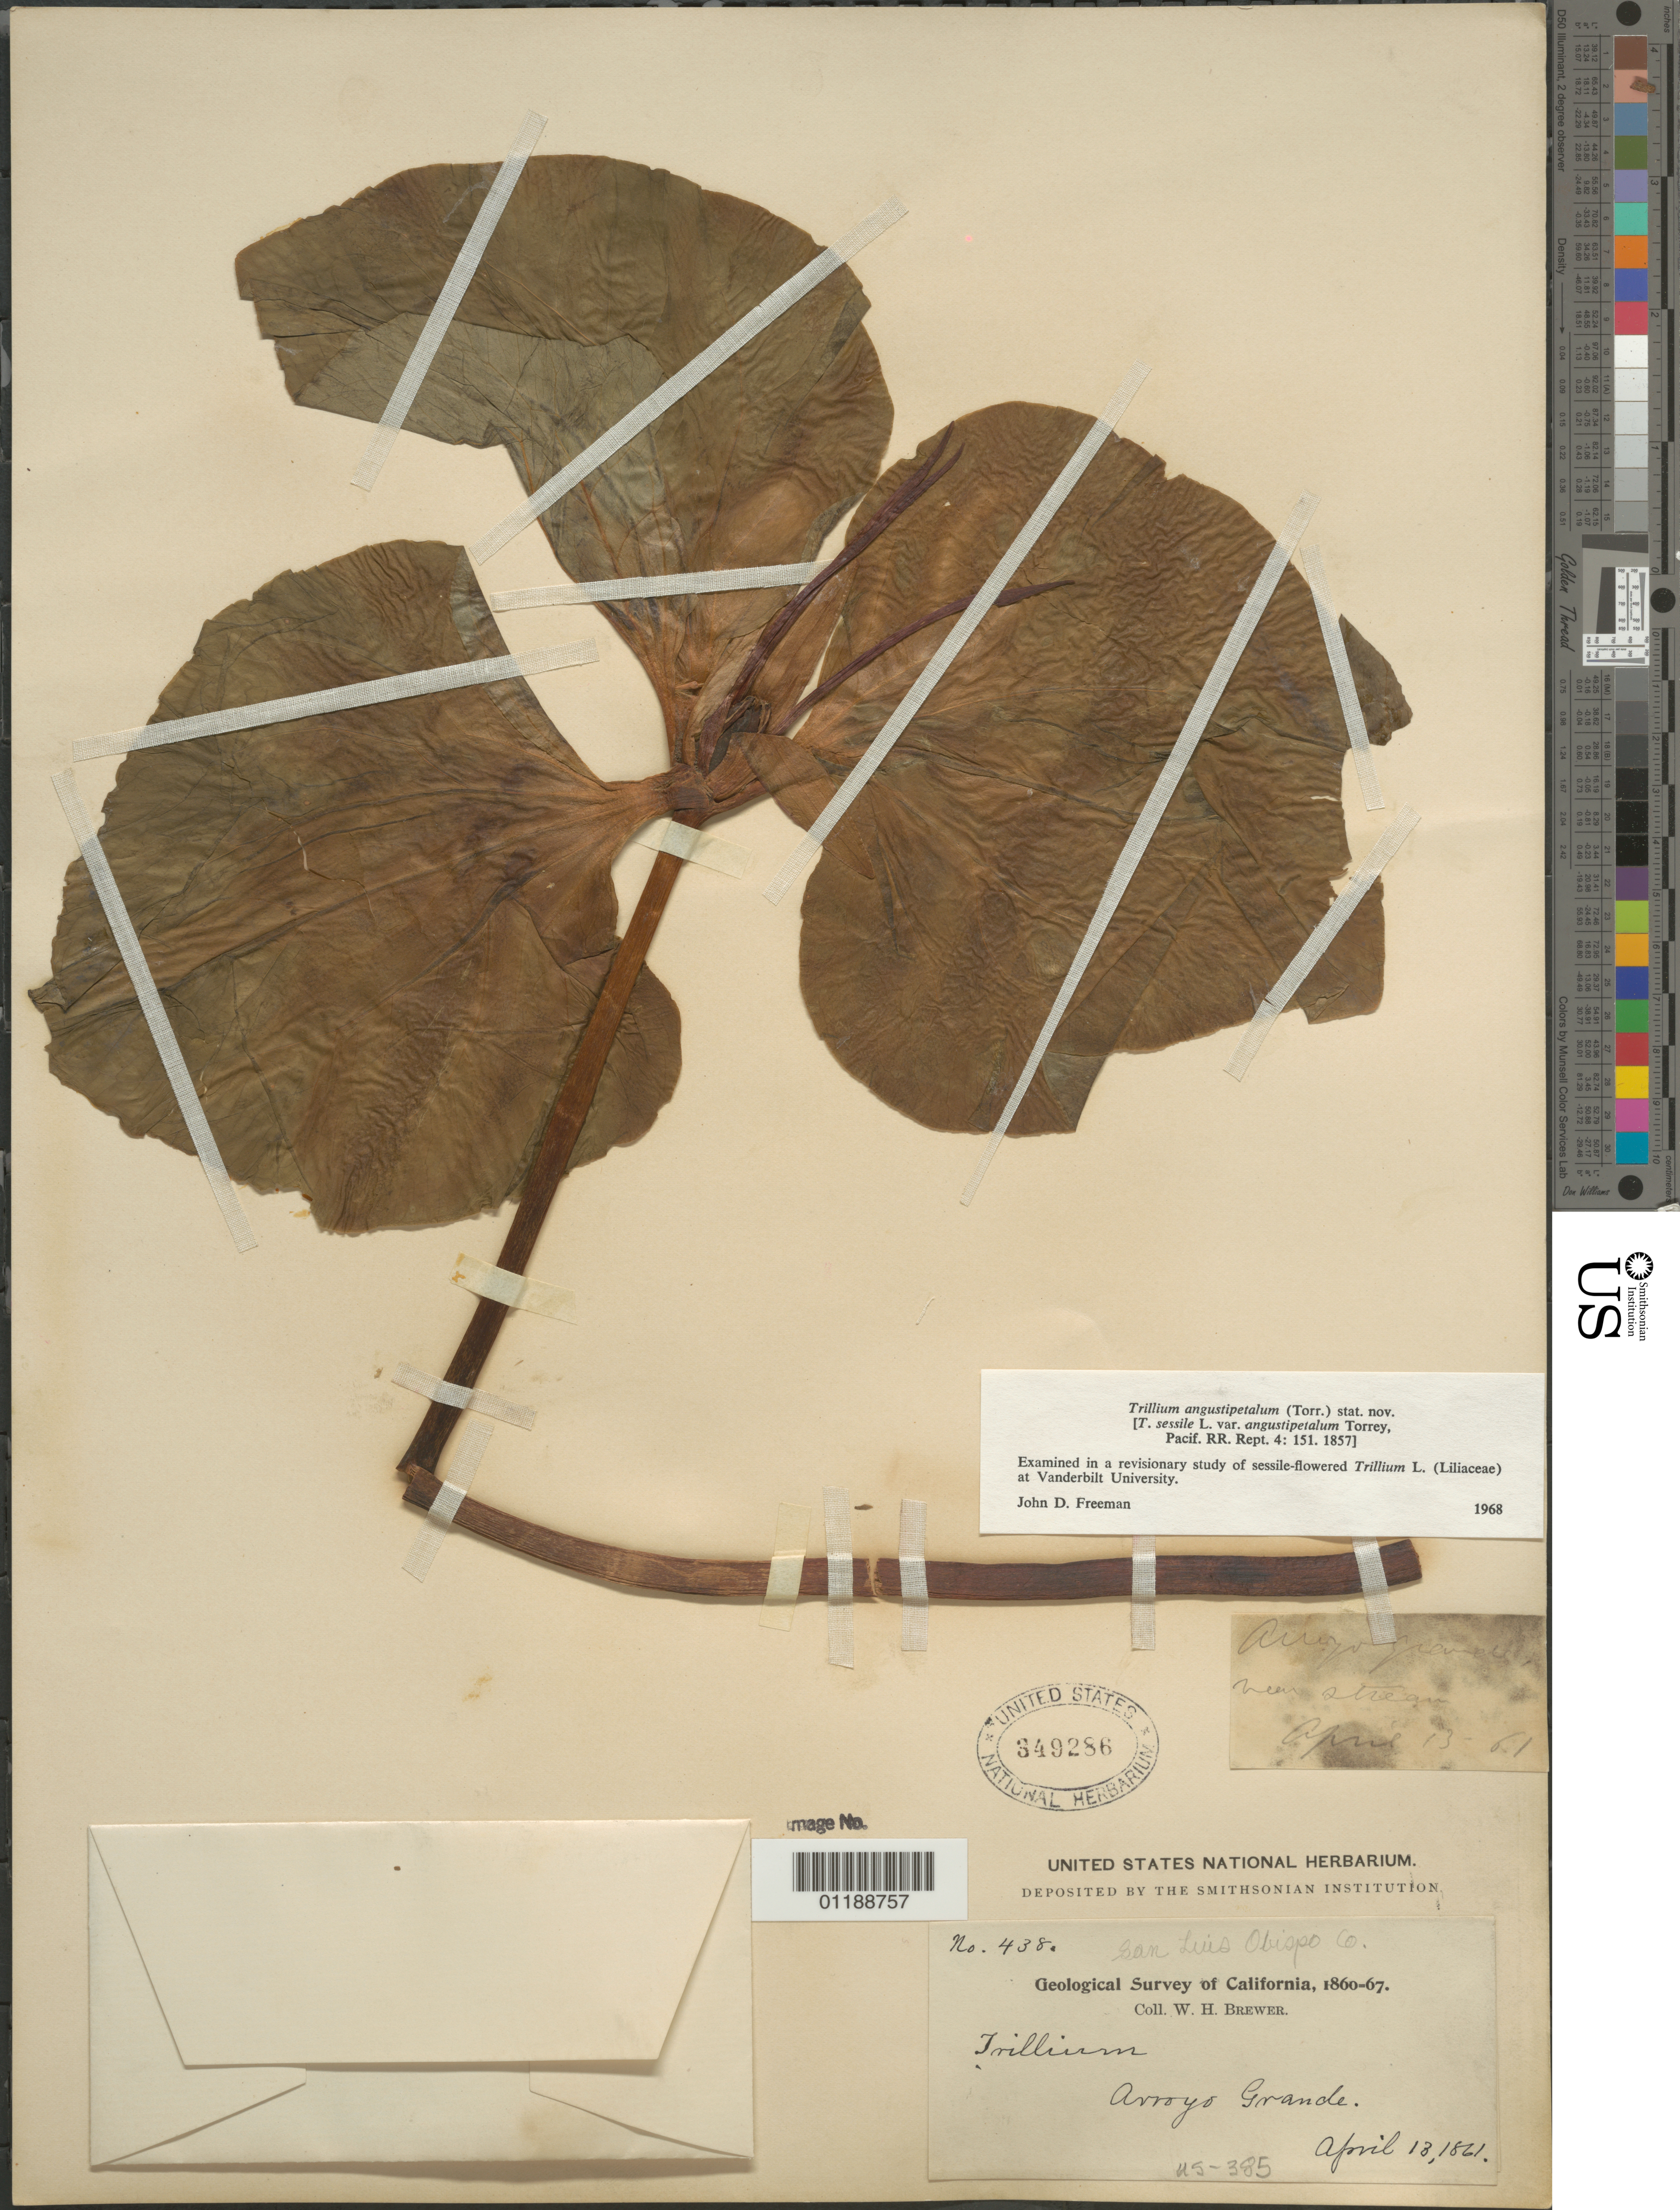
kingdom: Plantae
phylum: Tracheophyta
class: Liliopsida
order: Liliales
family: Melanthiaceae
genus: Trillium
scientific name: Trillium angustipetalum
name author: (Torr.) J. D. Freeman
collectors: W. H. Brewer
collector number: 438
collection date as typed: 13 Apr 1861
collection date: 1861-04-13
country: United States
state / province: California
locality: Arroyo Grande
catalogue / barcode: US 349286